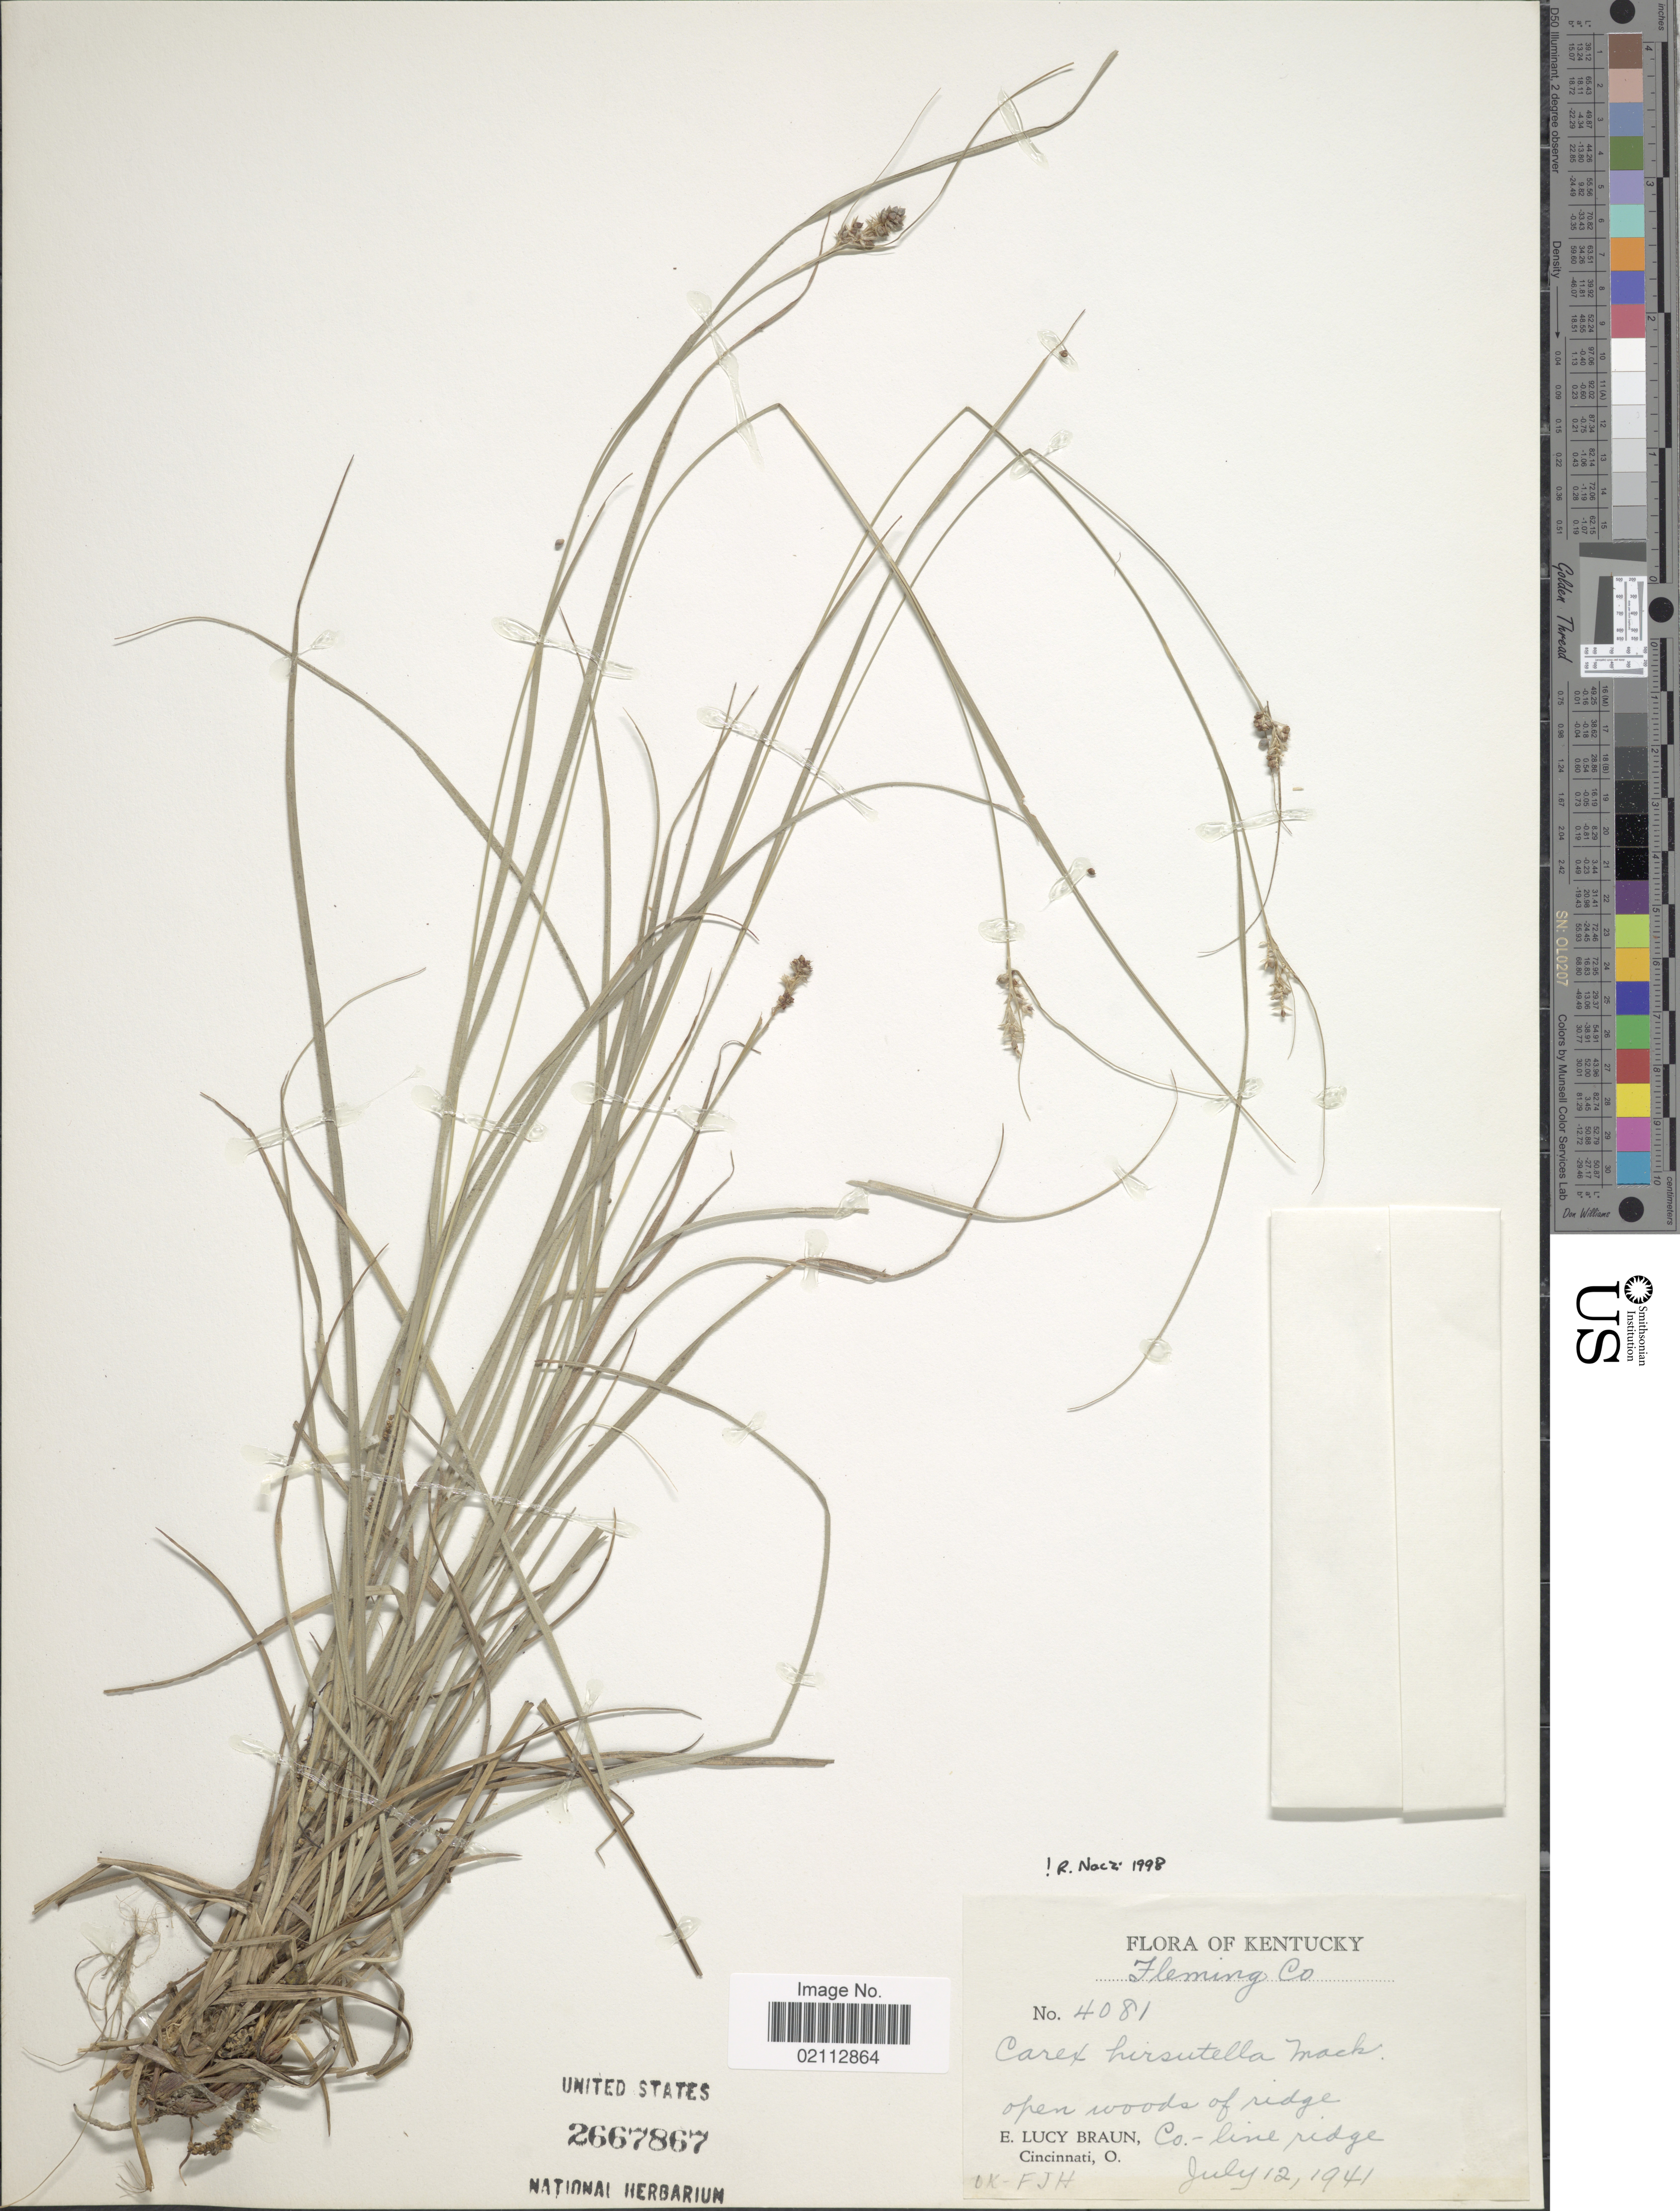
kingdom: Plantae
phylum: Tracheophyta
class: Liliopsida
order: Poales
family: Cyperaceae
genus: Carex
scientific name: Carex hirsutella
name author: Mack.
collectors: E. L. Braun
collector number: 4081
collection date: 1941-07-12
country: United States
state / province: Kentucky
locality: Fleming Co. open woods of ridge. Co-line ridge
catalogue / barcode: US 2667867